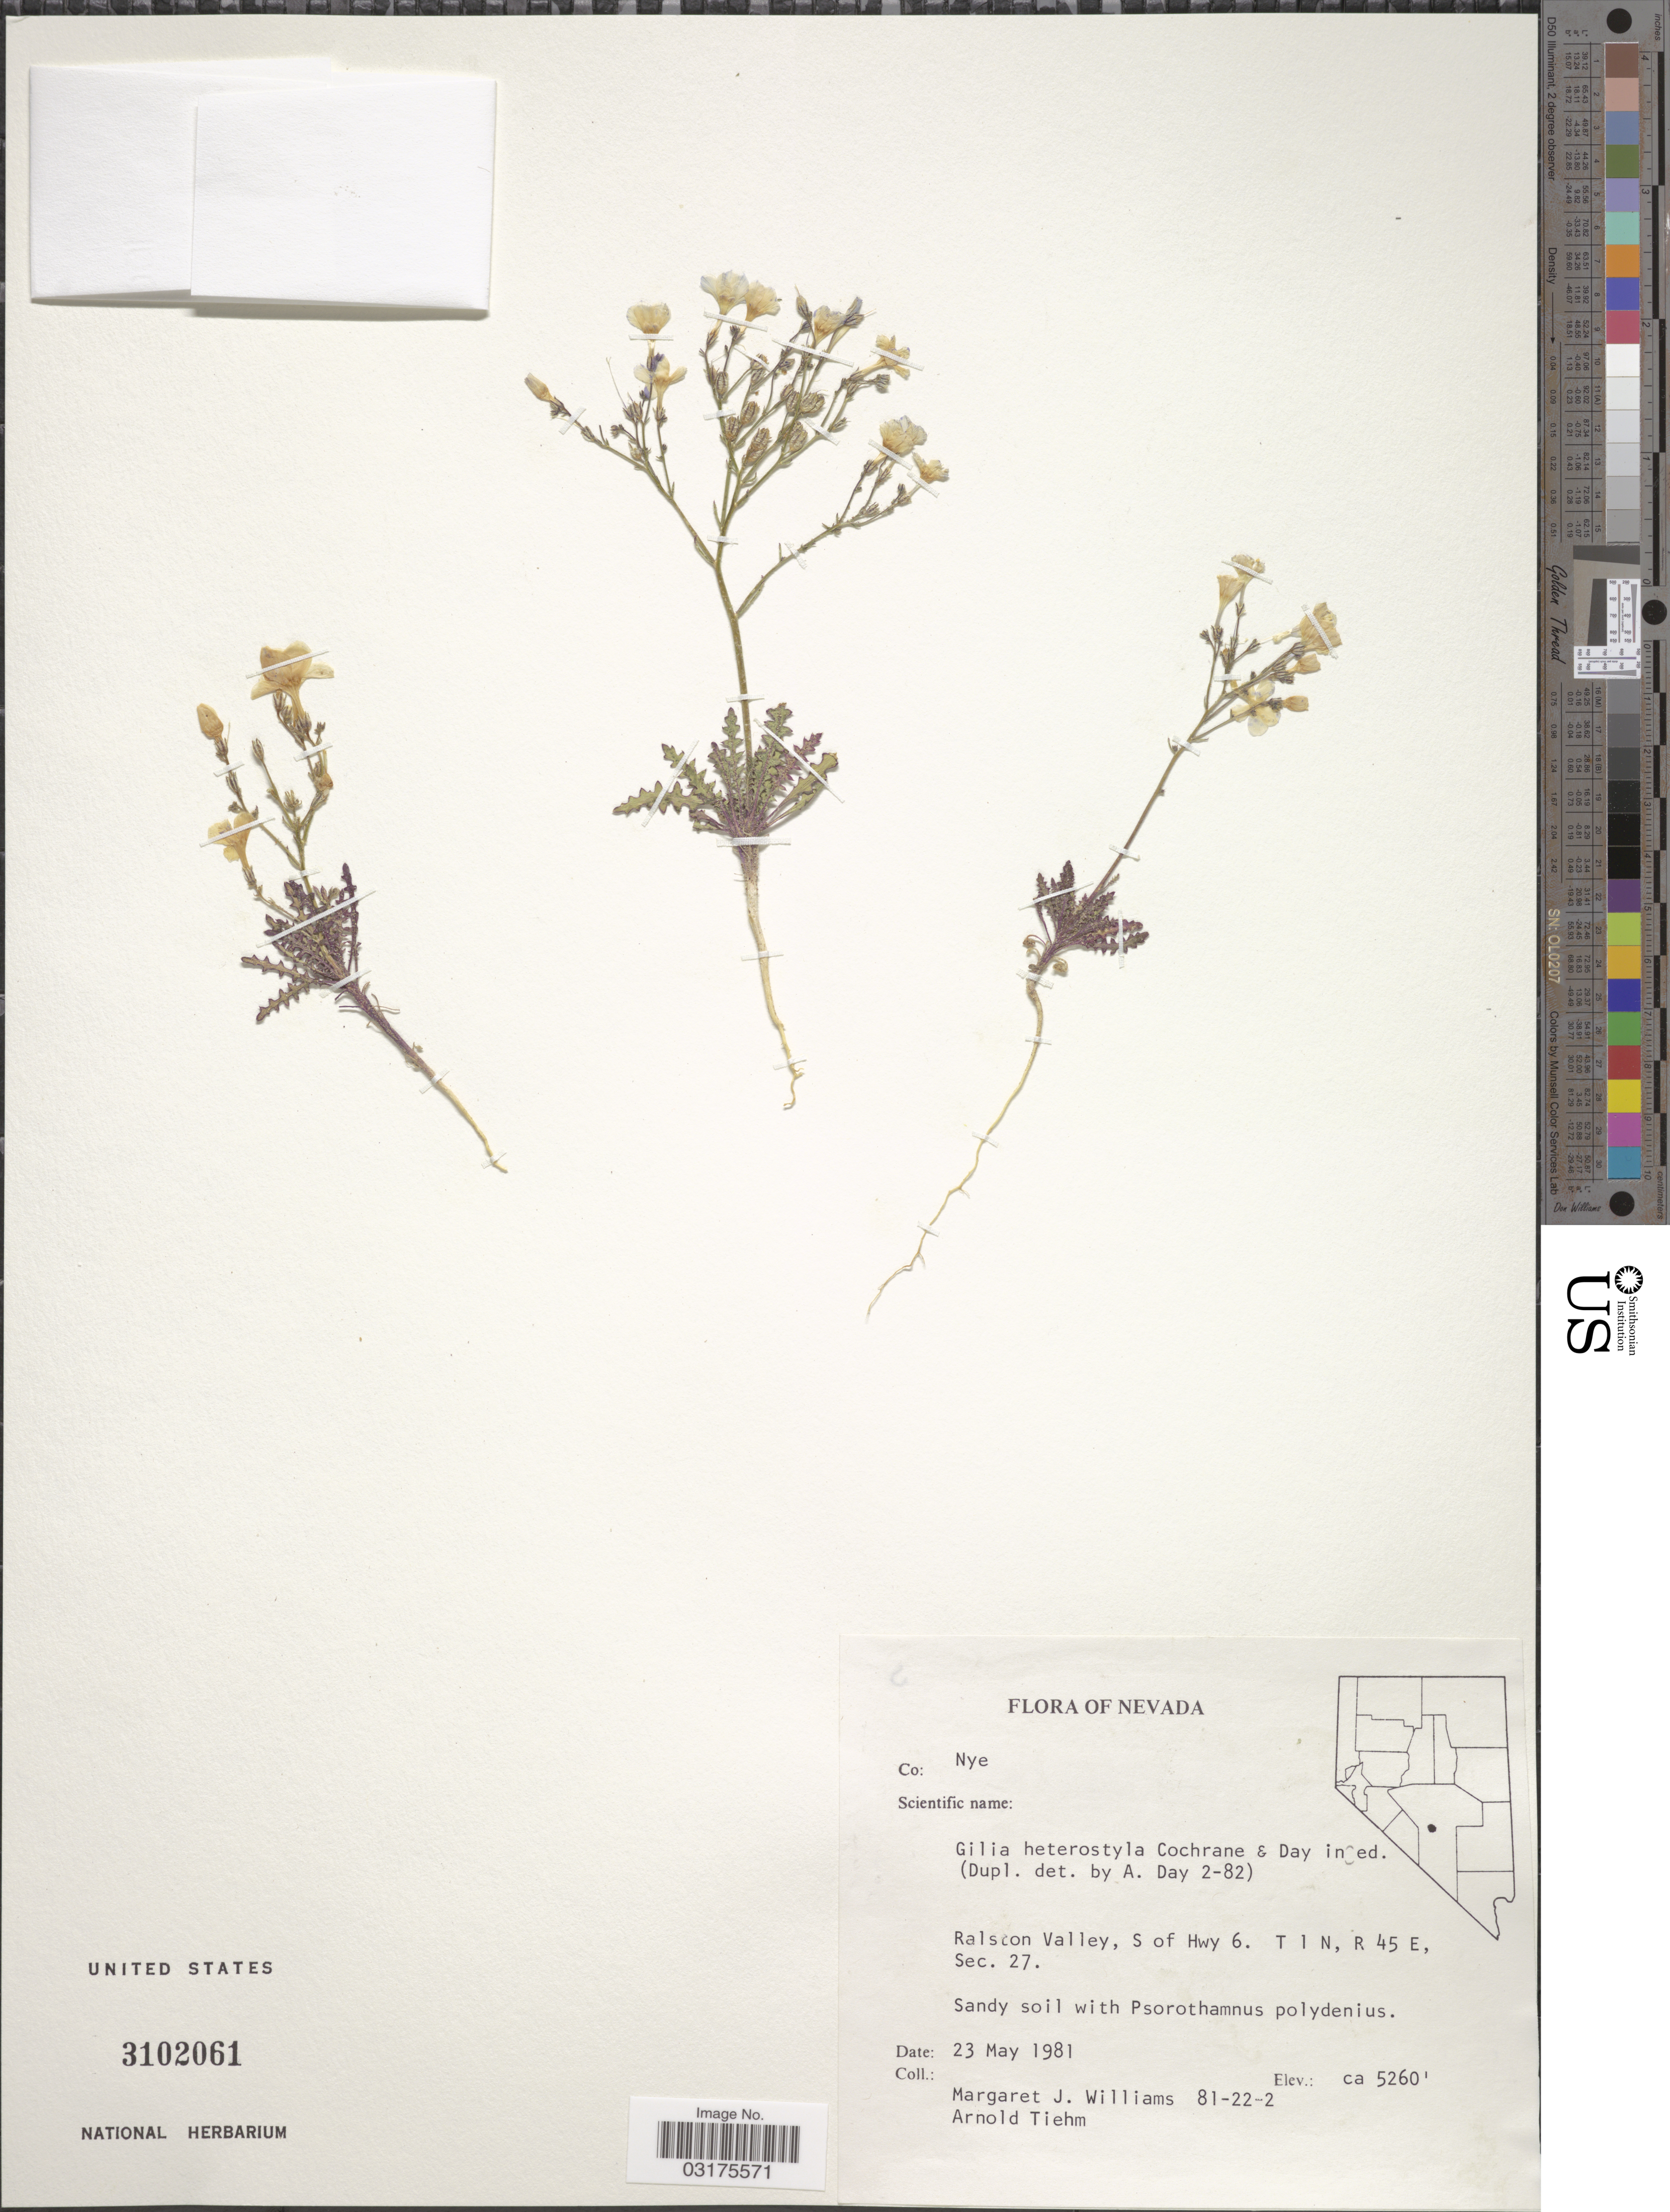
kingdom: Plantae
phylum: Tracheophyta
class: Magnoliopsida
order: Ericales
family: Polemoniaceae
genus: Aliciella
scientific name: Aliciella heterostyla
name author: (S. Cochrane & A.G. Day) J.M. Porter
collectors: M. J. Williams & A. Tiehm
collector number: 81-22-2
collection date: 1981-05-23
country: United States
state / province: Nevada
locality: Ralscon Valley, S of Hwy 6. T 1 N, R 45 E, Sec. 27.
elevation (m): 1603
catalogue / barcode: US 3102061